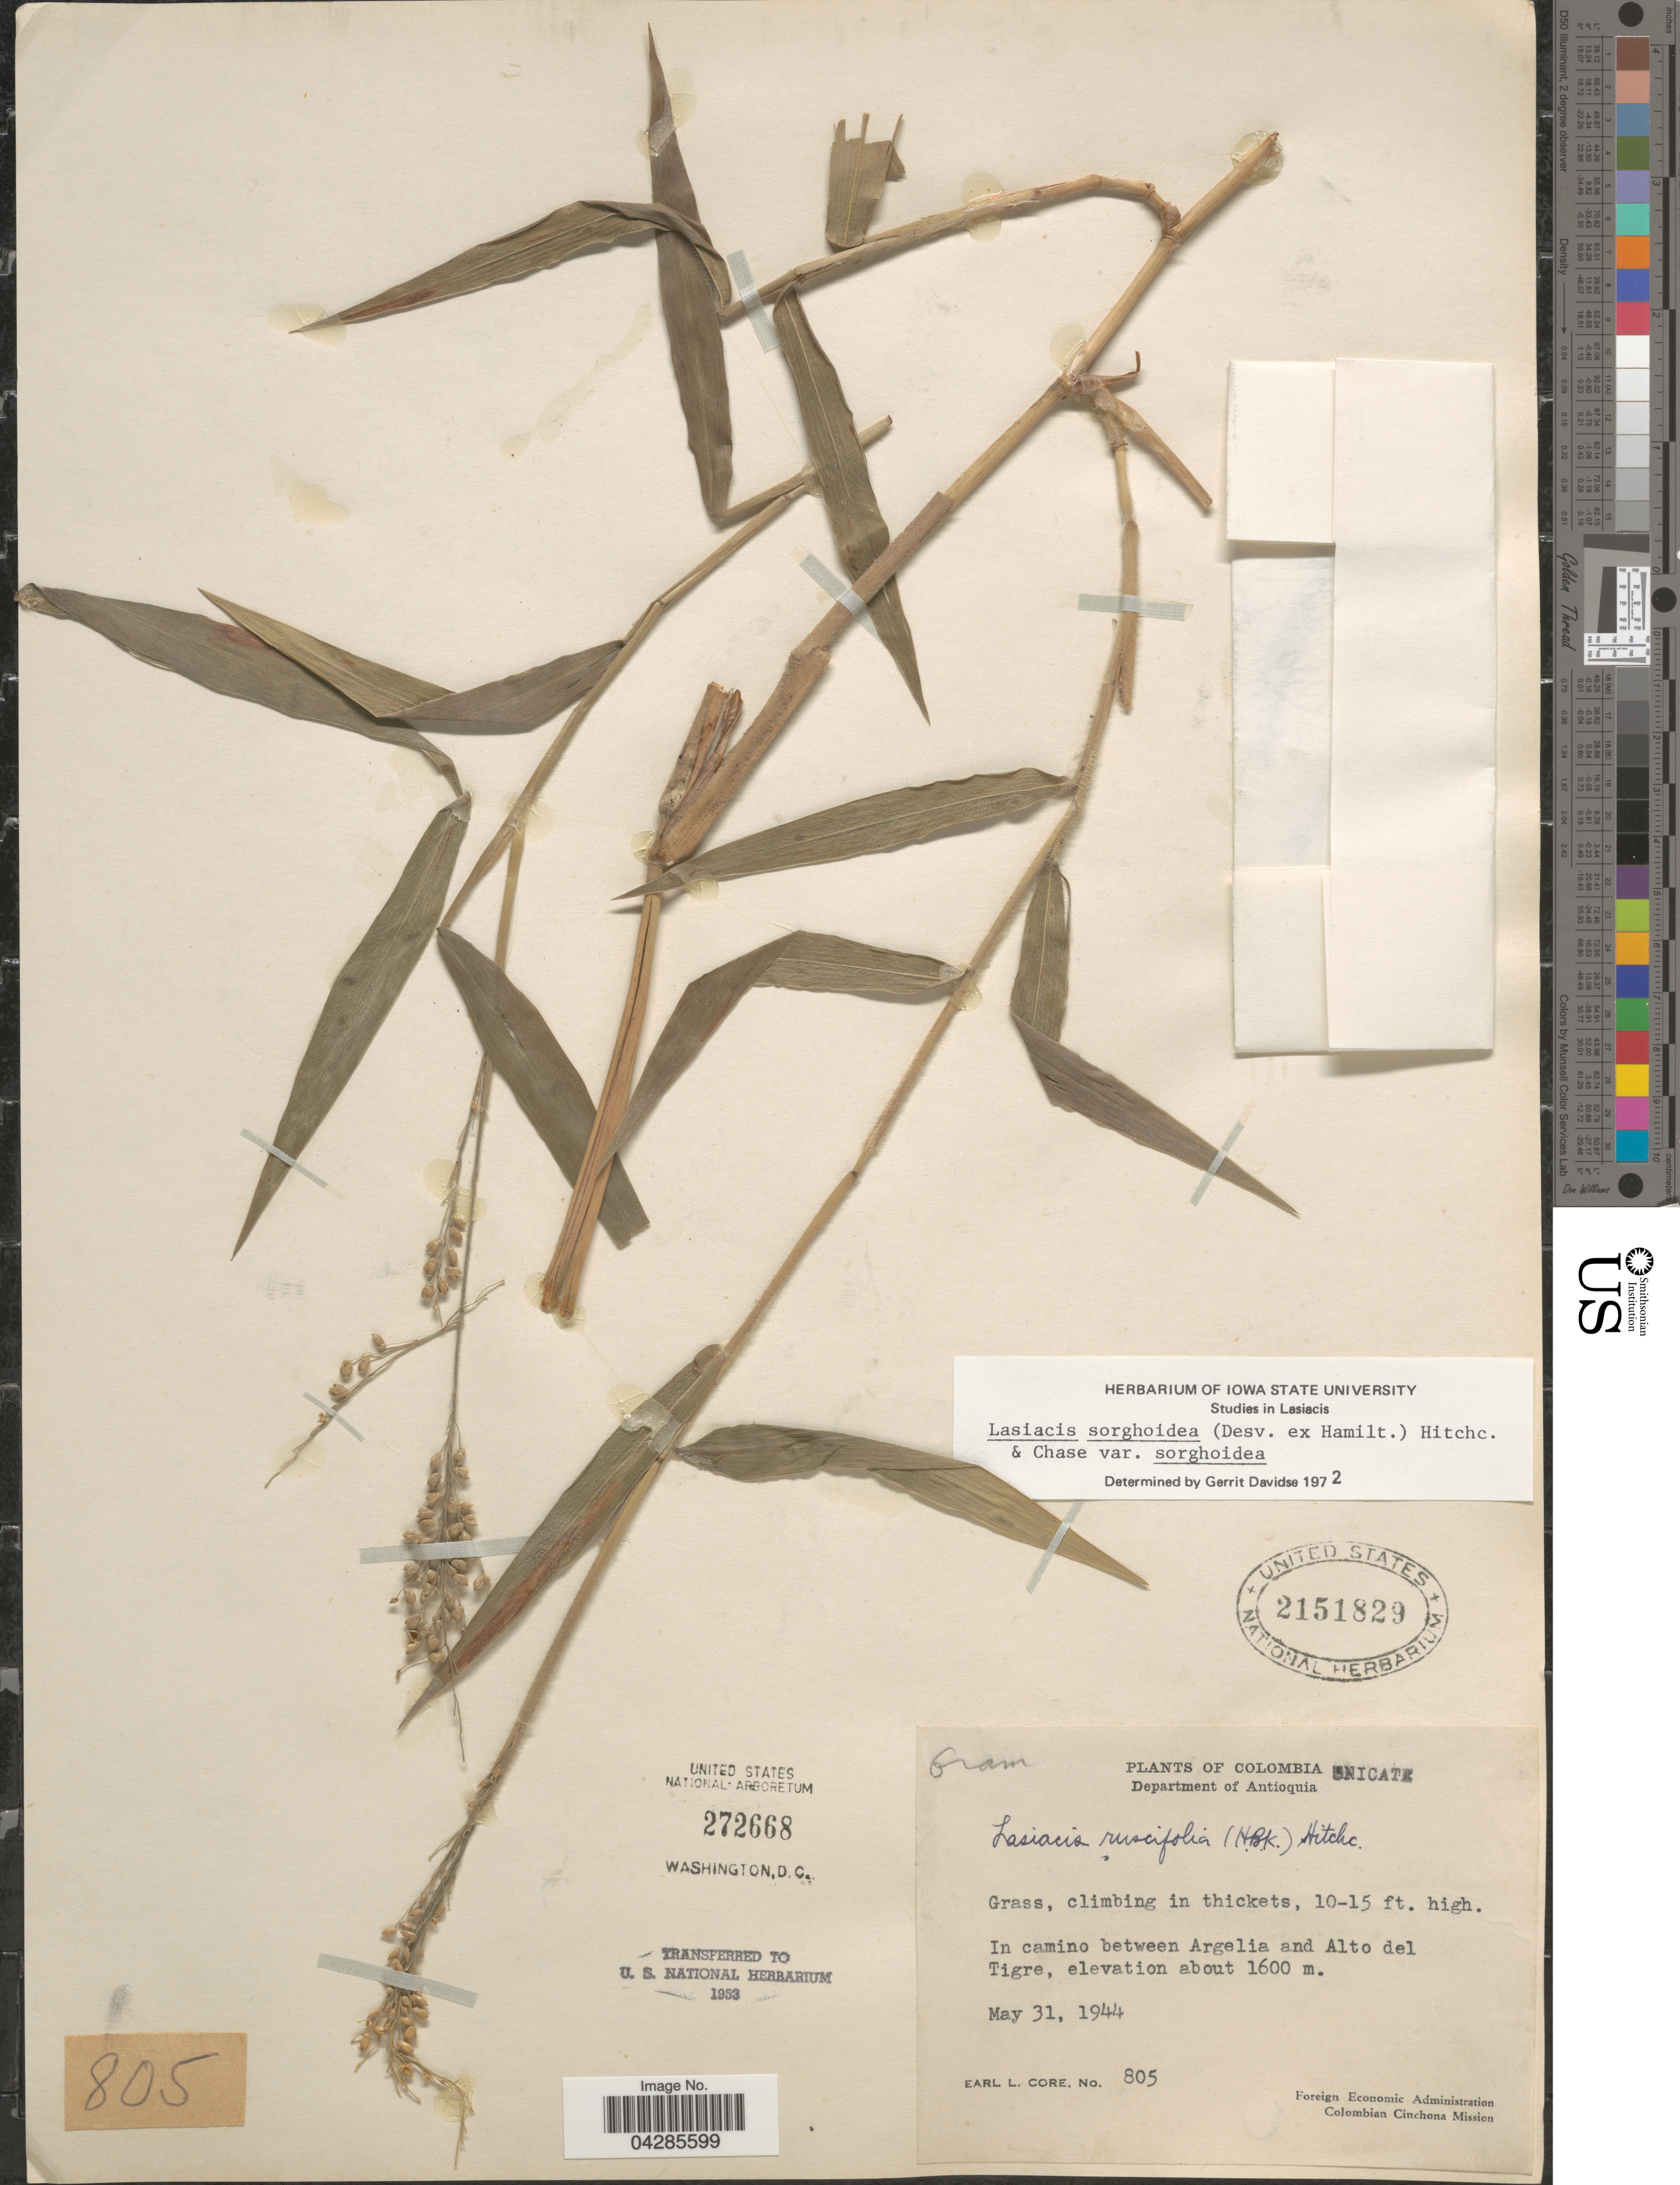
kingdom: Plantae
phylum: Tracheophyta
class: Liliopsida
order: Poales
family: Poaceae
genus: Lasiacis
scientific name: Lasiacis sorghoidea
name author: (Desv. ex Ham.) Hitchc. & Chase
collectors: E. L. Core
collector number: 805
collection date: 1944-05-31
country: Colombia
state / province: Antioquia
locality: Department of Antioquia. In camino between Argelia and Alto del Tigre. Foreign Economic Administration [unsure placement] Colombian Cinchona Mission.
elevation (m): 1600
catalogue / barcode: US 2151829